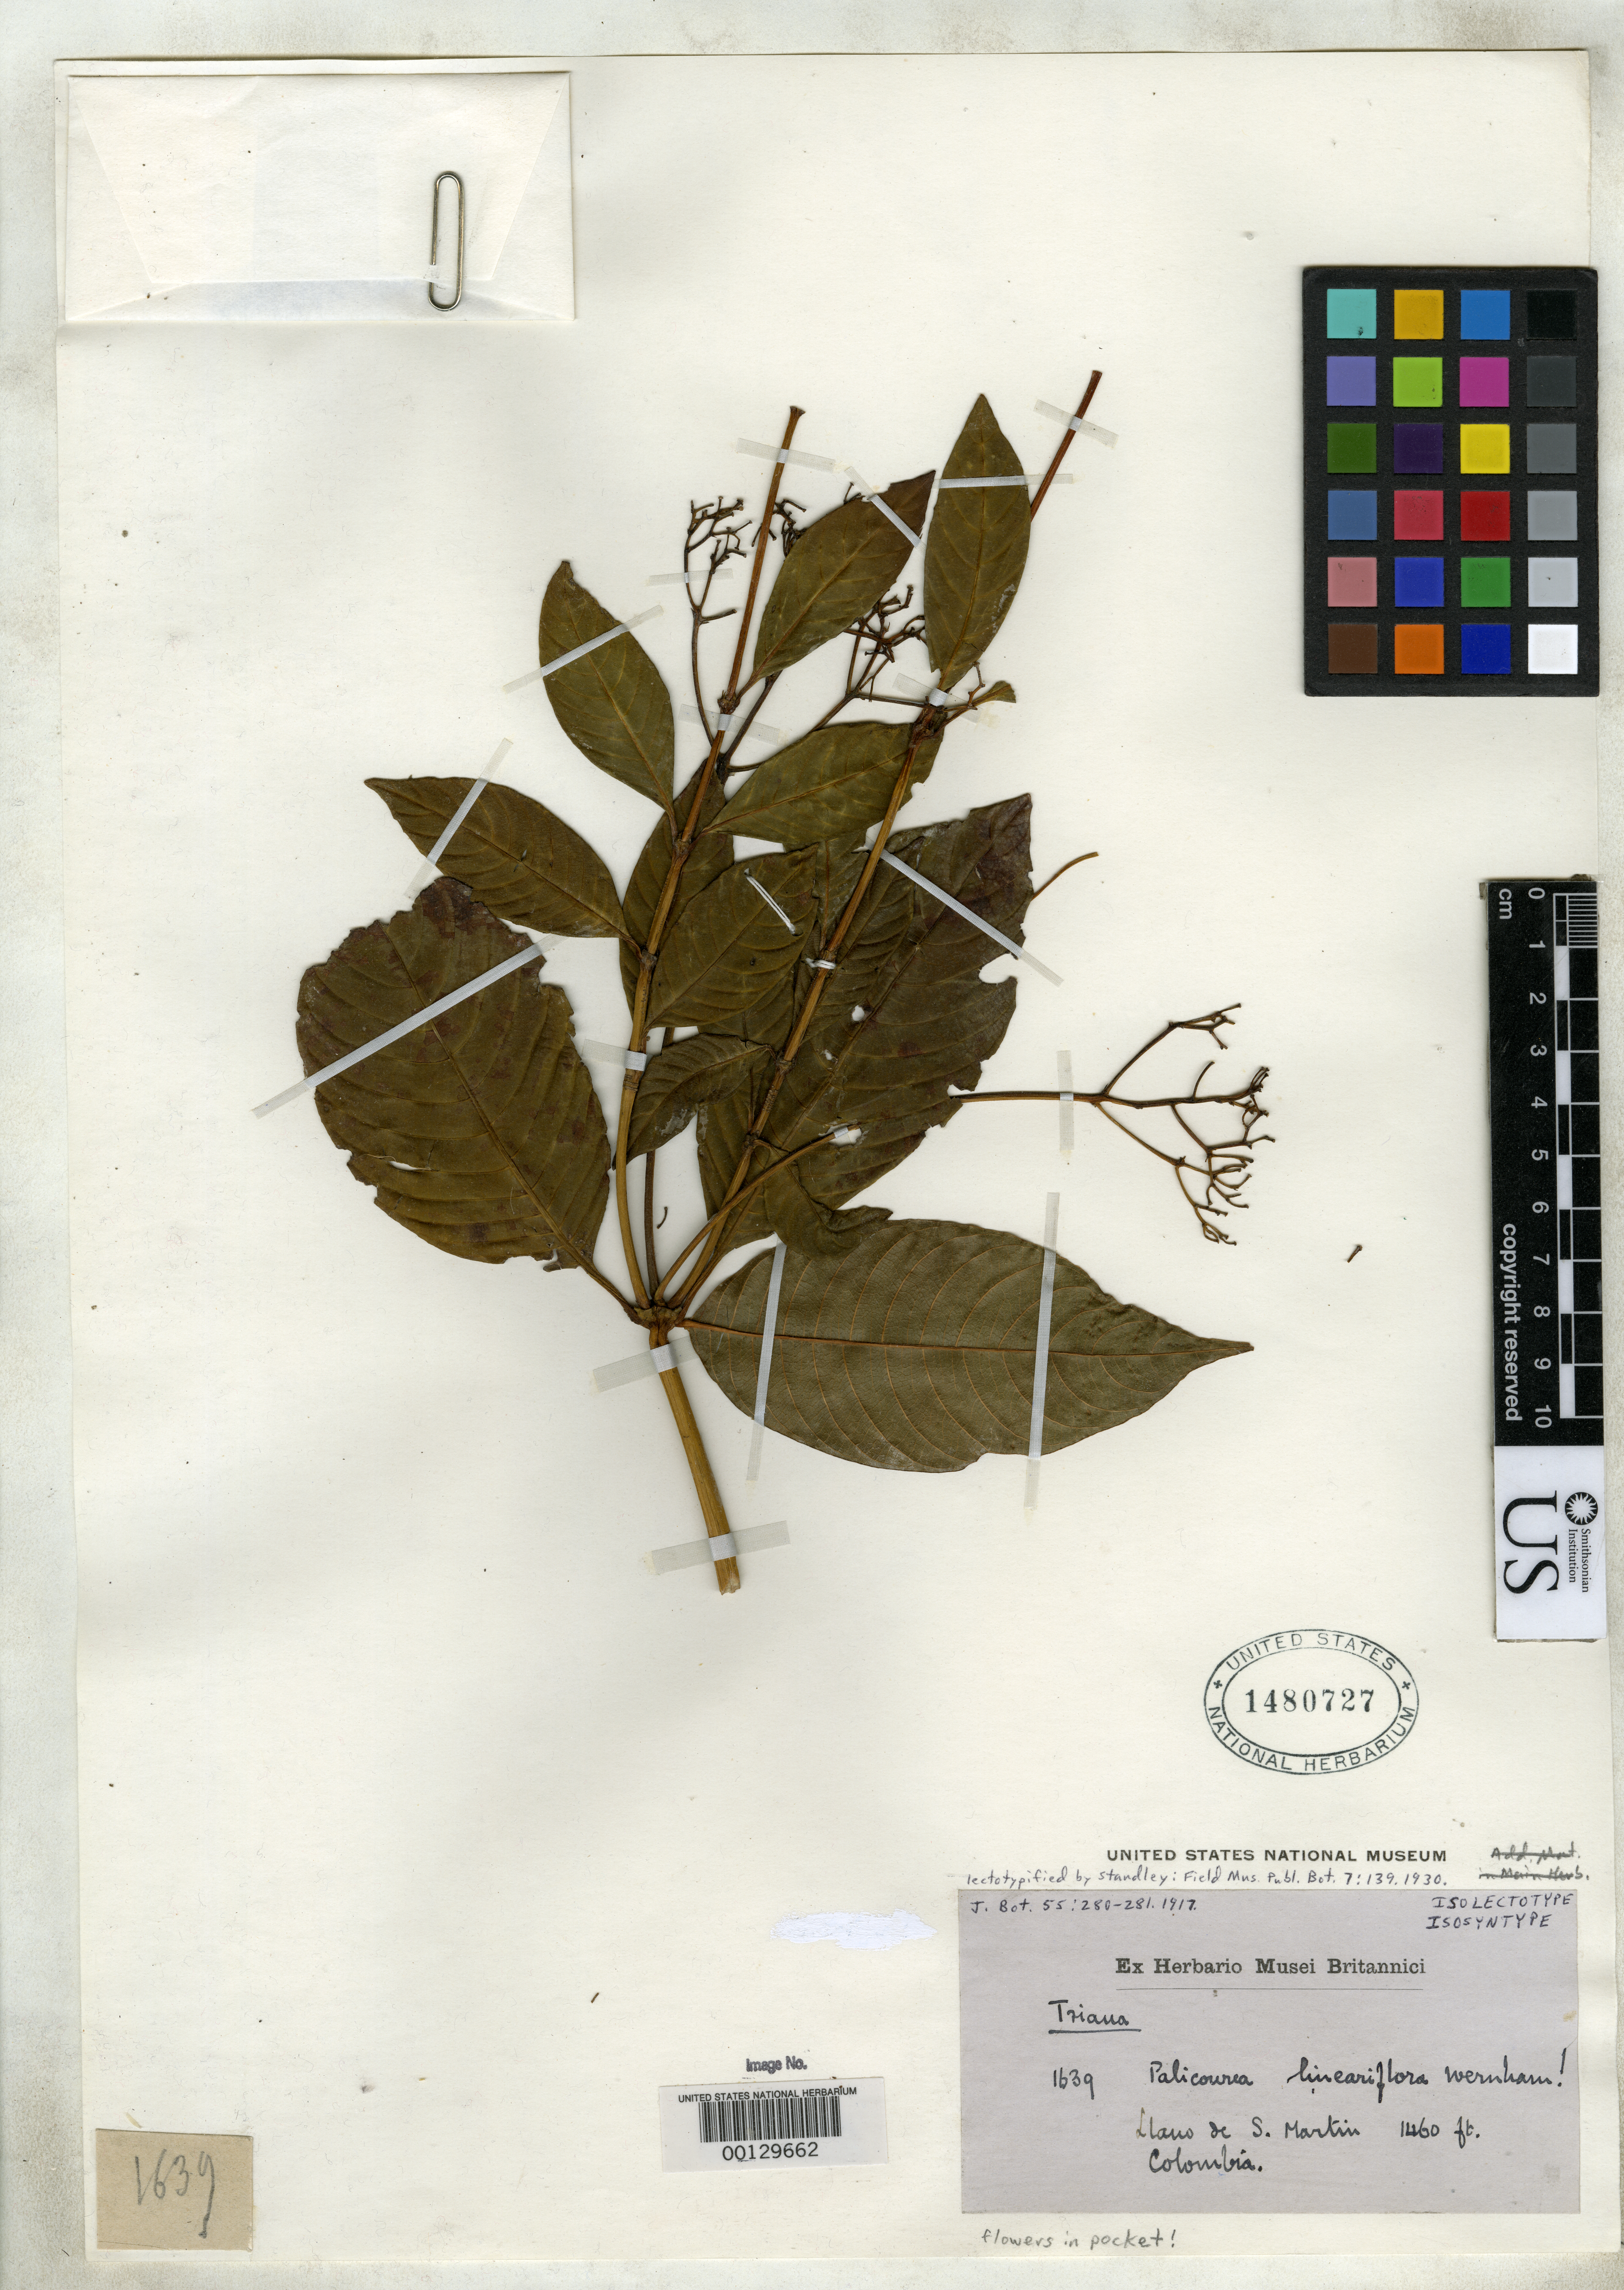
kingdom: Plantae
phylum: Tracheophyta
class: Magnoliopsida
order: Gentianales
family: Rubiaceae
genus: Palicourea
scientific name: Palicourea lineariflora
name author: Wernham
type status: Isosyntype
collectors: J. J. Triana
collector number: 1639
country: Colombia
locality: Llano de San Martin.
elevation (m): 445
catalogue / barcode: US 1480727